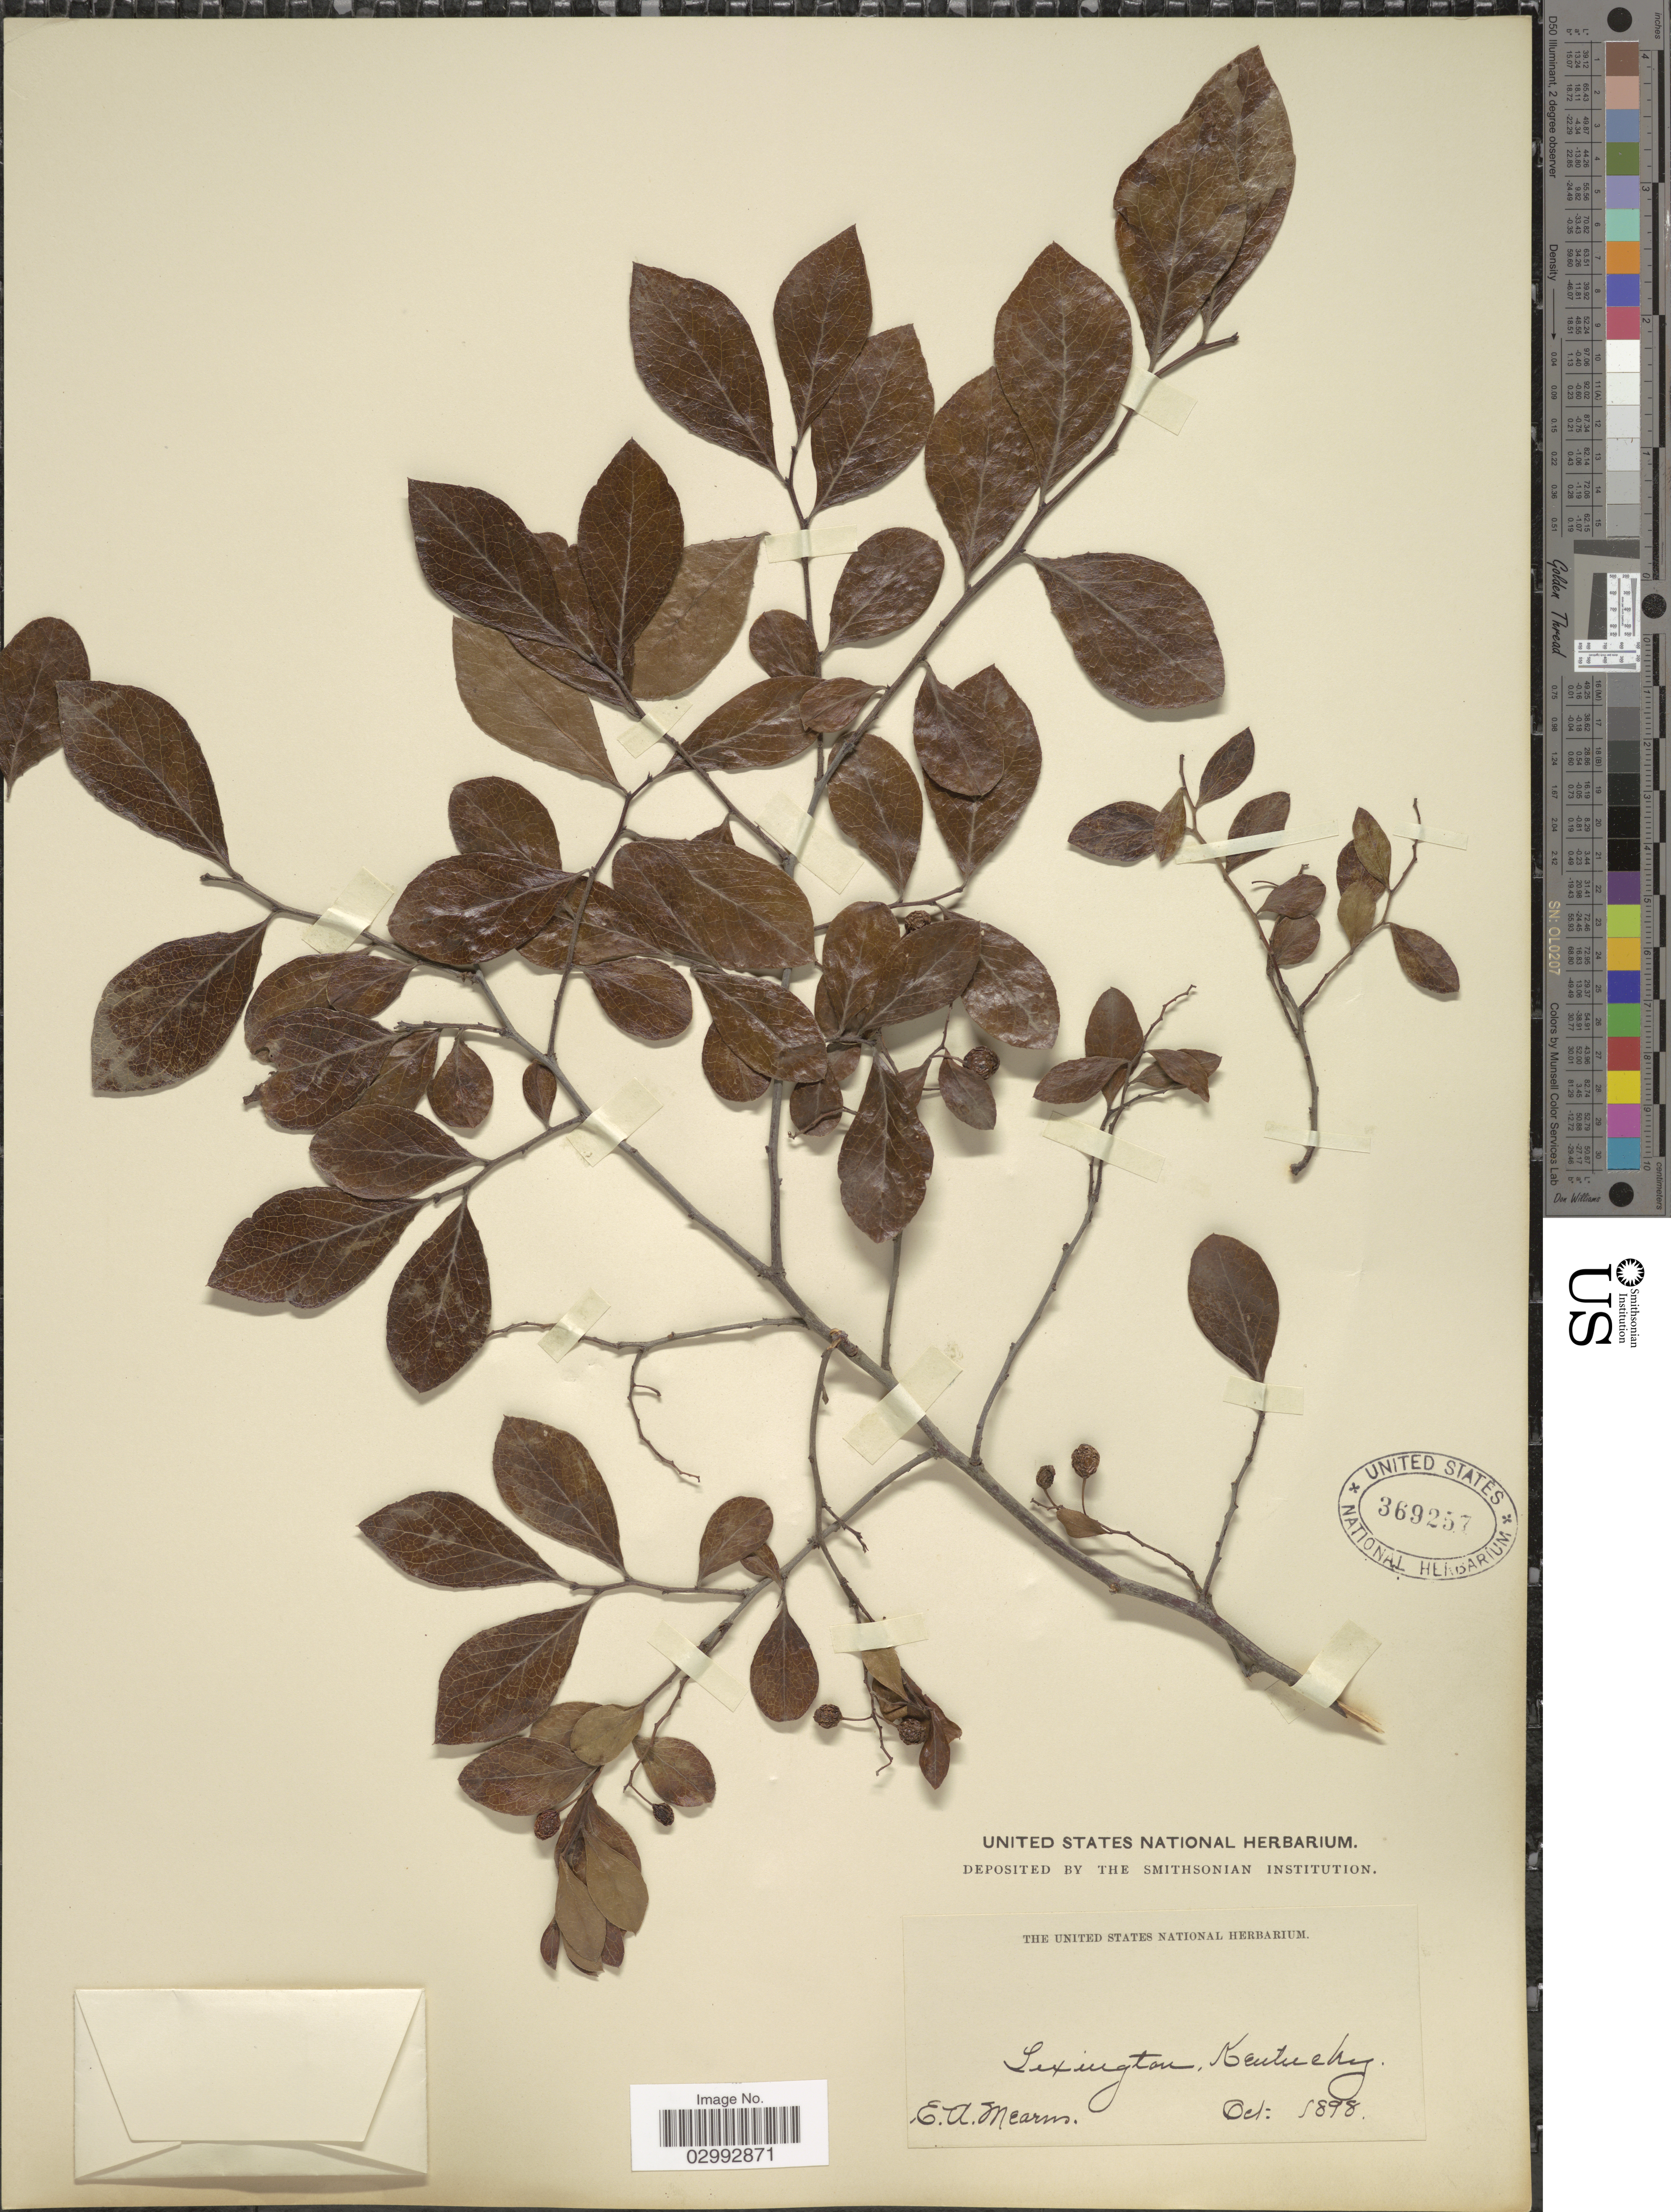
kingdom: Plantae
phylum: Tracheophyta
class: Magnoliopsida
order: Ericales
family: Ericaceae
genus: Batodendron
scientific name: Batodendron arboreum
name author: Nutt.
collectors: E. A. Mearns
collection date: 1898-10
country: United States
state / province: Kentucky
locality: Lexington.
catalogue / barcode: US 369257